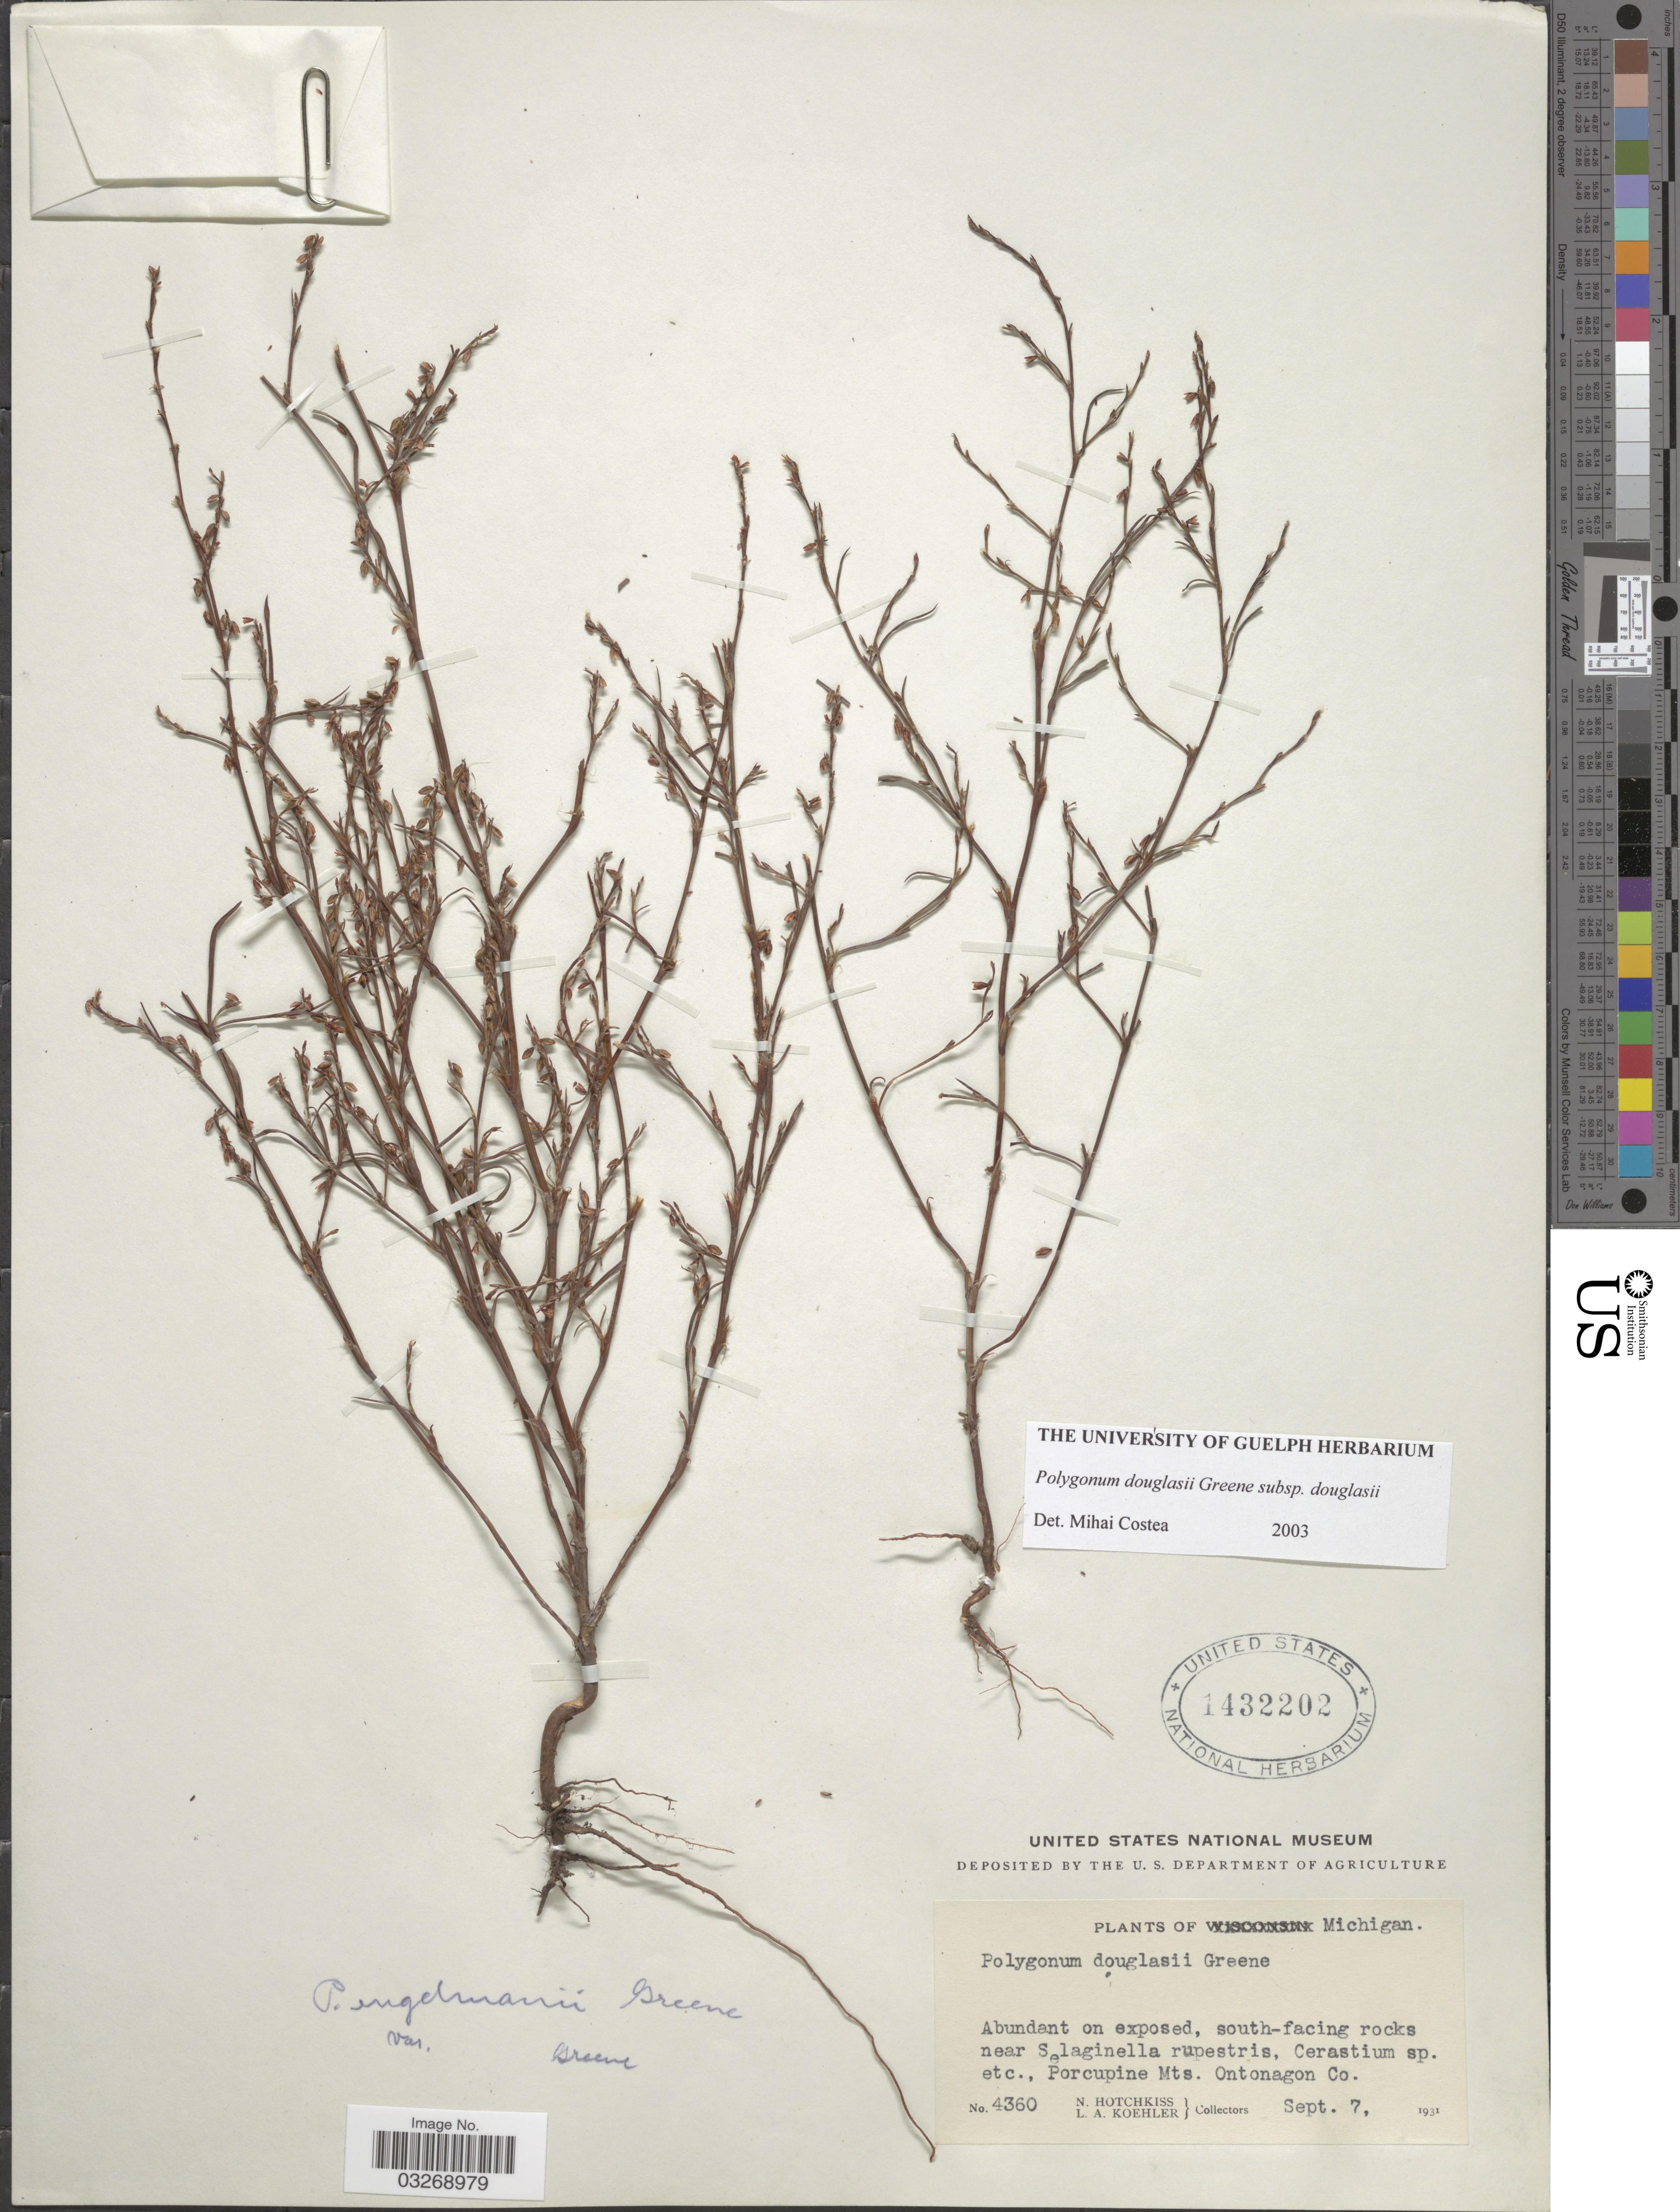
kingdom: Plantae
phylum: Tracheophyta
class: Magnoliopsida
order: Caryophyllales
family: Polygonaceae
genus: Polygonum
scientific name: Polygonum douglasii subsp. douglasii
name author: Greene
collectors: N. Hotchkiss & L. Koehler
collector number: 4360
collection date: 1931-09-07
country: United States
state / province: Michigan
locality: Porcupine Mts. Ontonagon Co.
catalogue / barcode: US 1432202